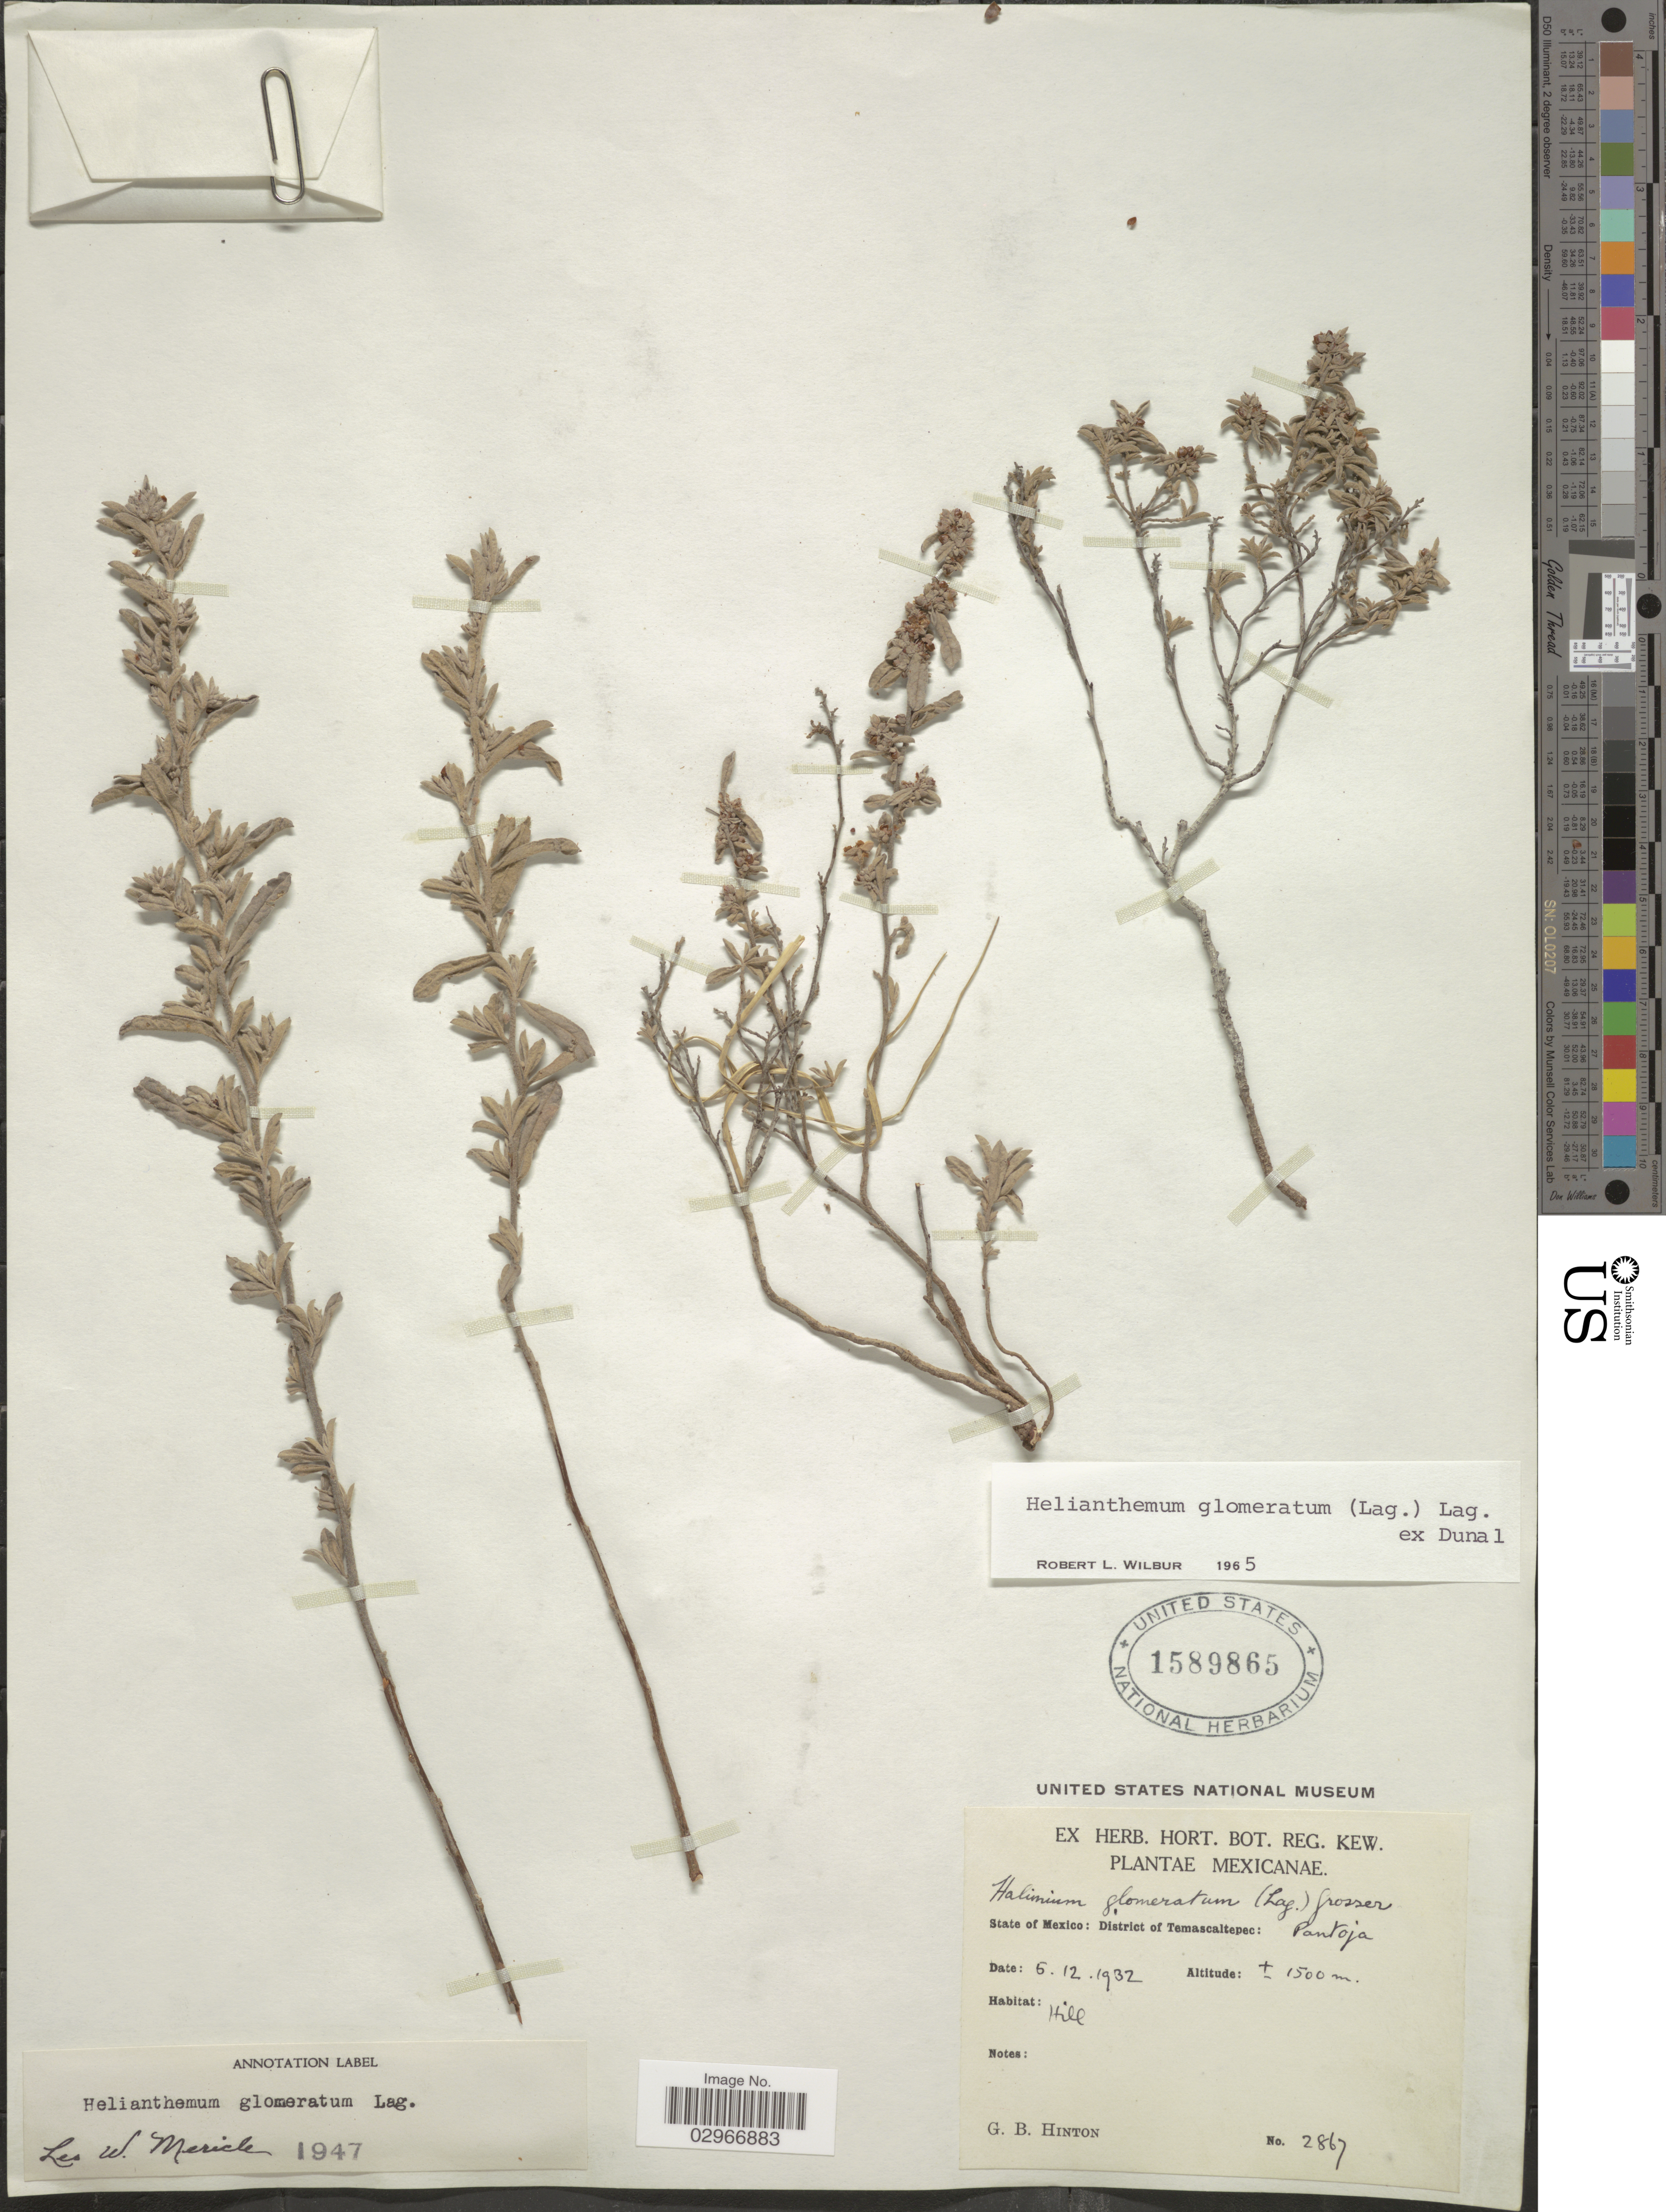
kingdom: Plantae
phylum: Tracheophyta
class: Magnoliopsida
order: Malvales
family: Cistaceae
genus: Helianthemum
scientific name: Helianthemum glomeratum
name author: (Lag.) Lag. ex Dunal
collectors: G. B. Hinton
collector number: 2867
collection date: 1932-12-05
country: Mexico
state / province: México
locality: District of Temascaltepec: Pantoja.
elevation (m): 1500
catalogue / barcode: US 1589865